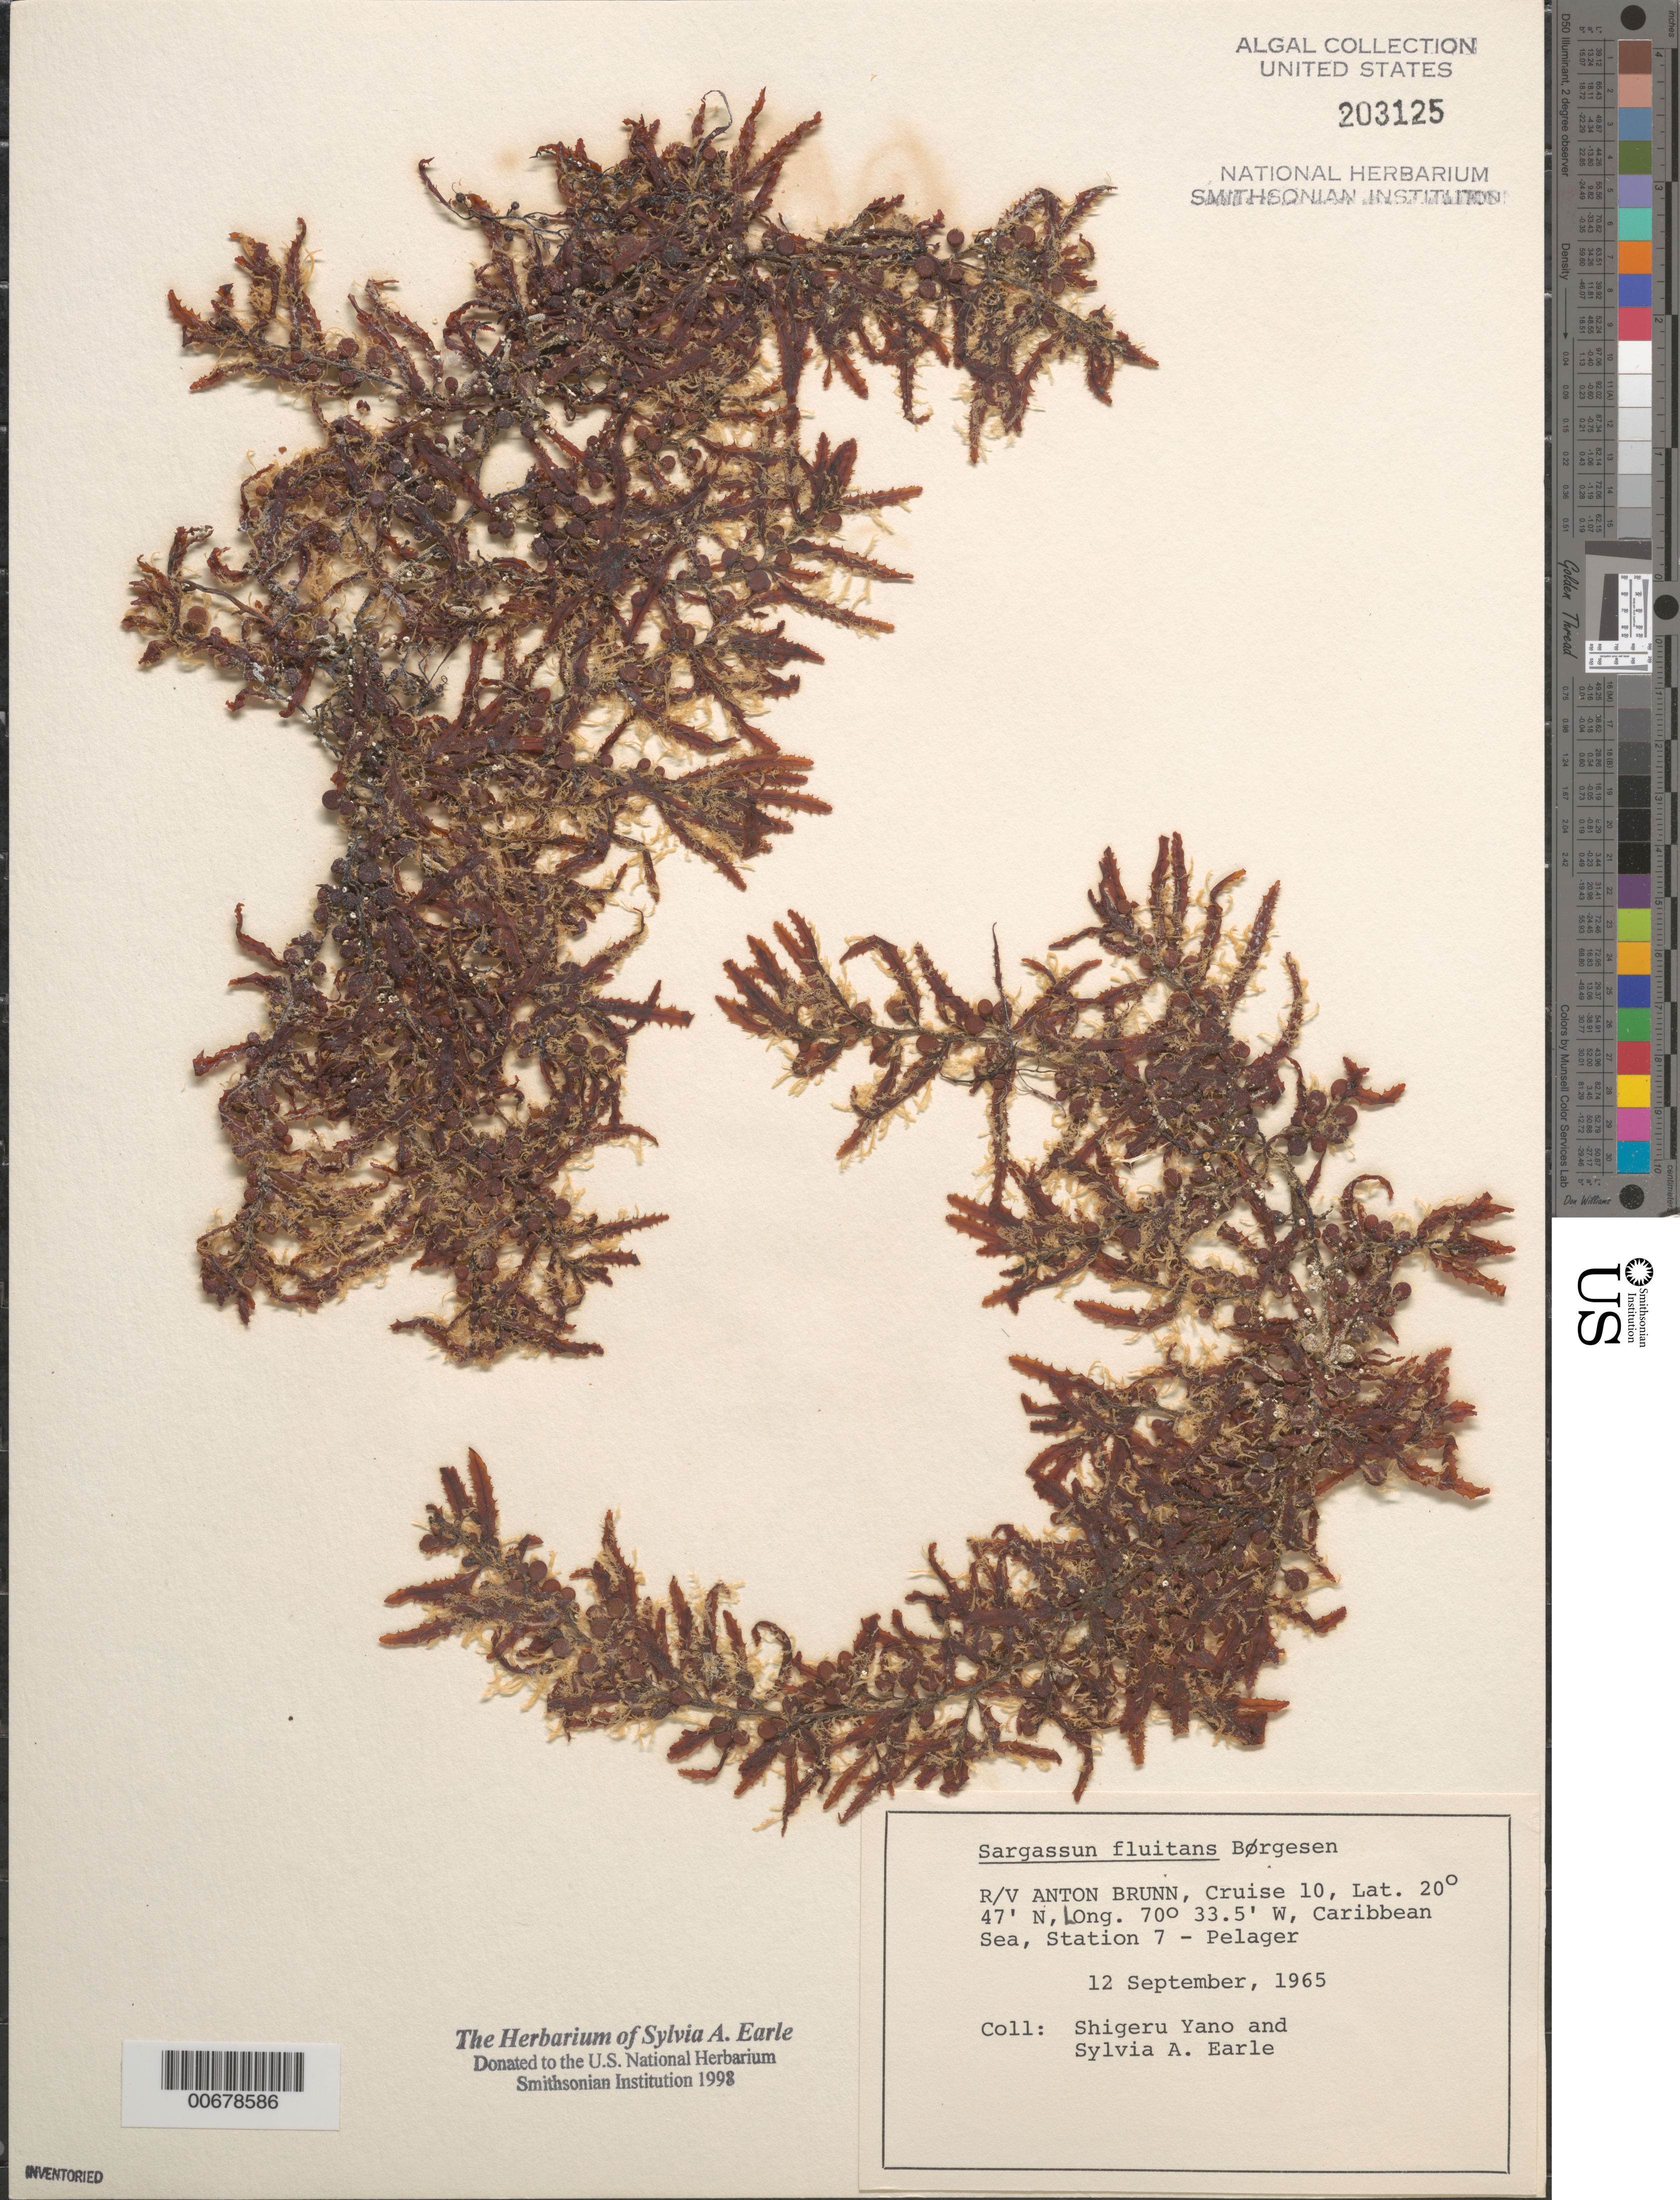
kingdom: Chromista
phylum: Ochrophyta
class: Phaeophyceae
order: Fucales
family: Sargassaceae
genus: Sargassum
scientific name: Sargassum fluitans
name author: (Børgesen) Børgesen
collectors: S. Yano & S. A. Earle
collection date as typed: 12 Sep 1965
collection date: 1965-09-12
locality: Caribbean Sea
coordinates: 20 47' N, 70 33.5' W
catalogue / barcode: US 203125